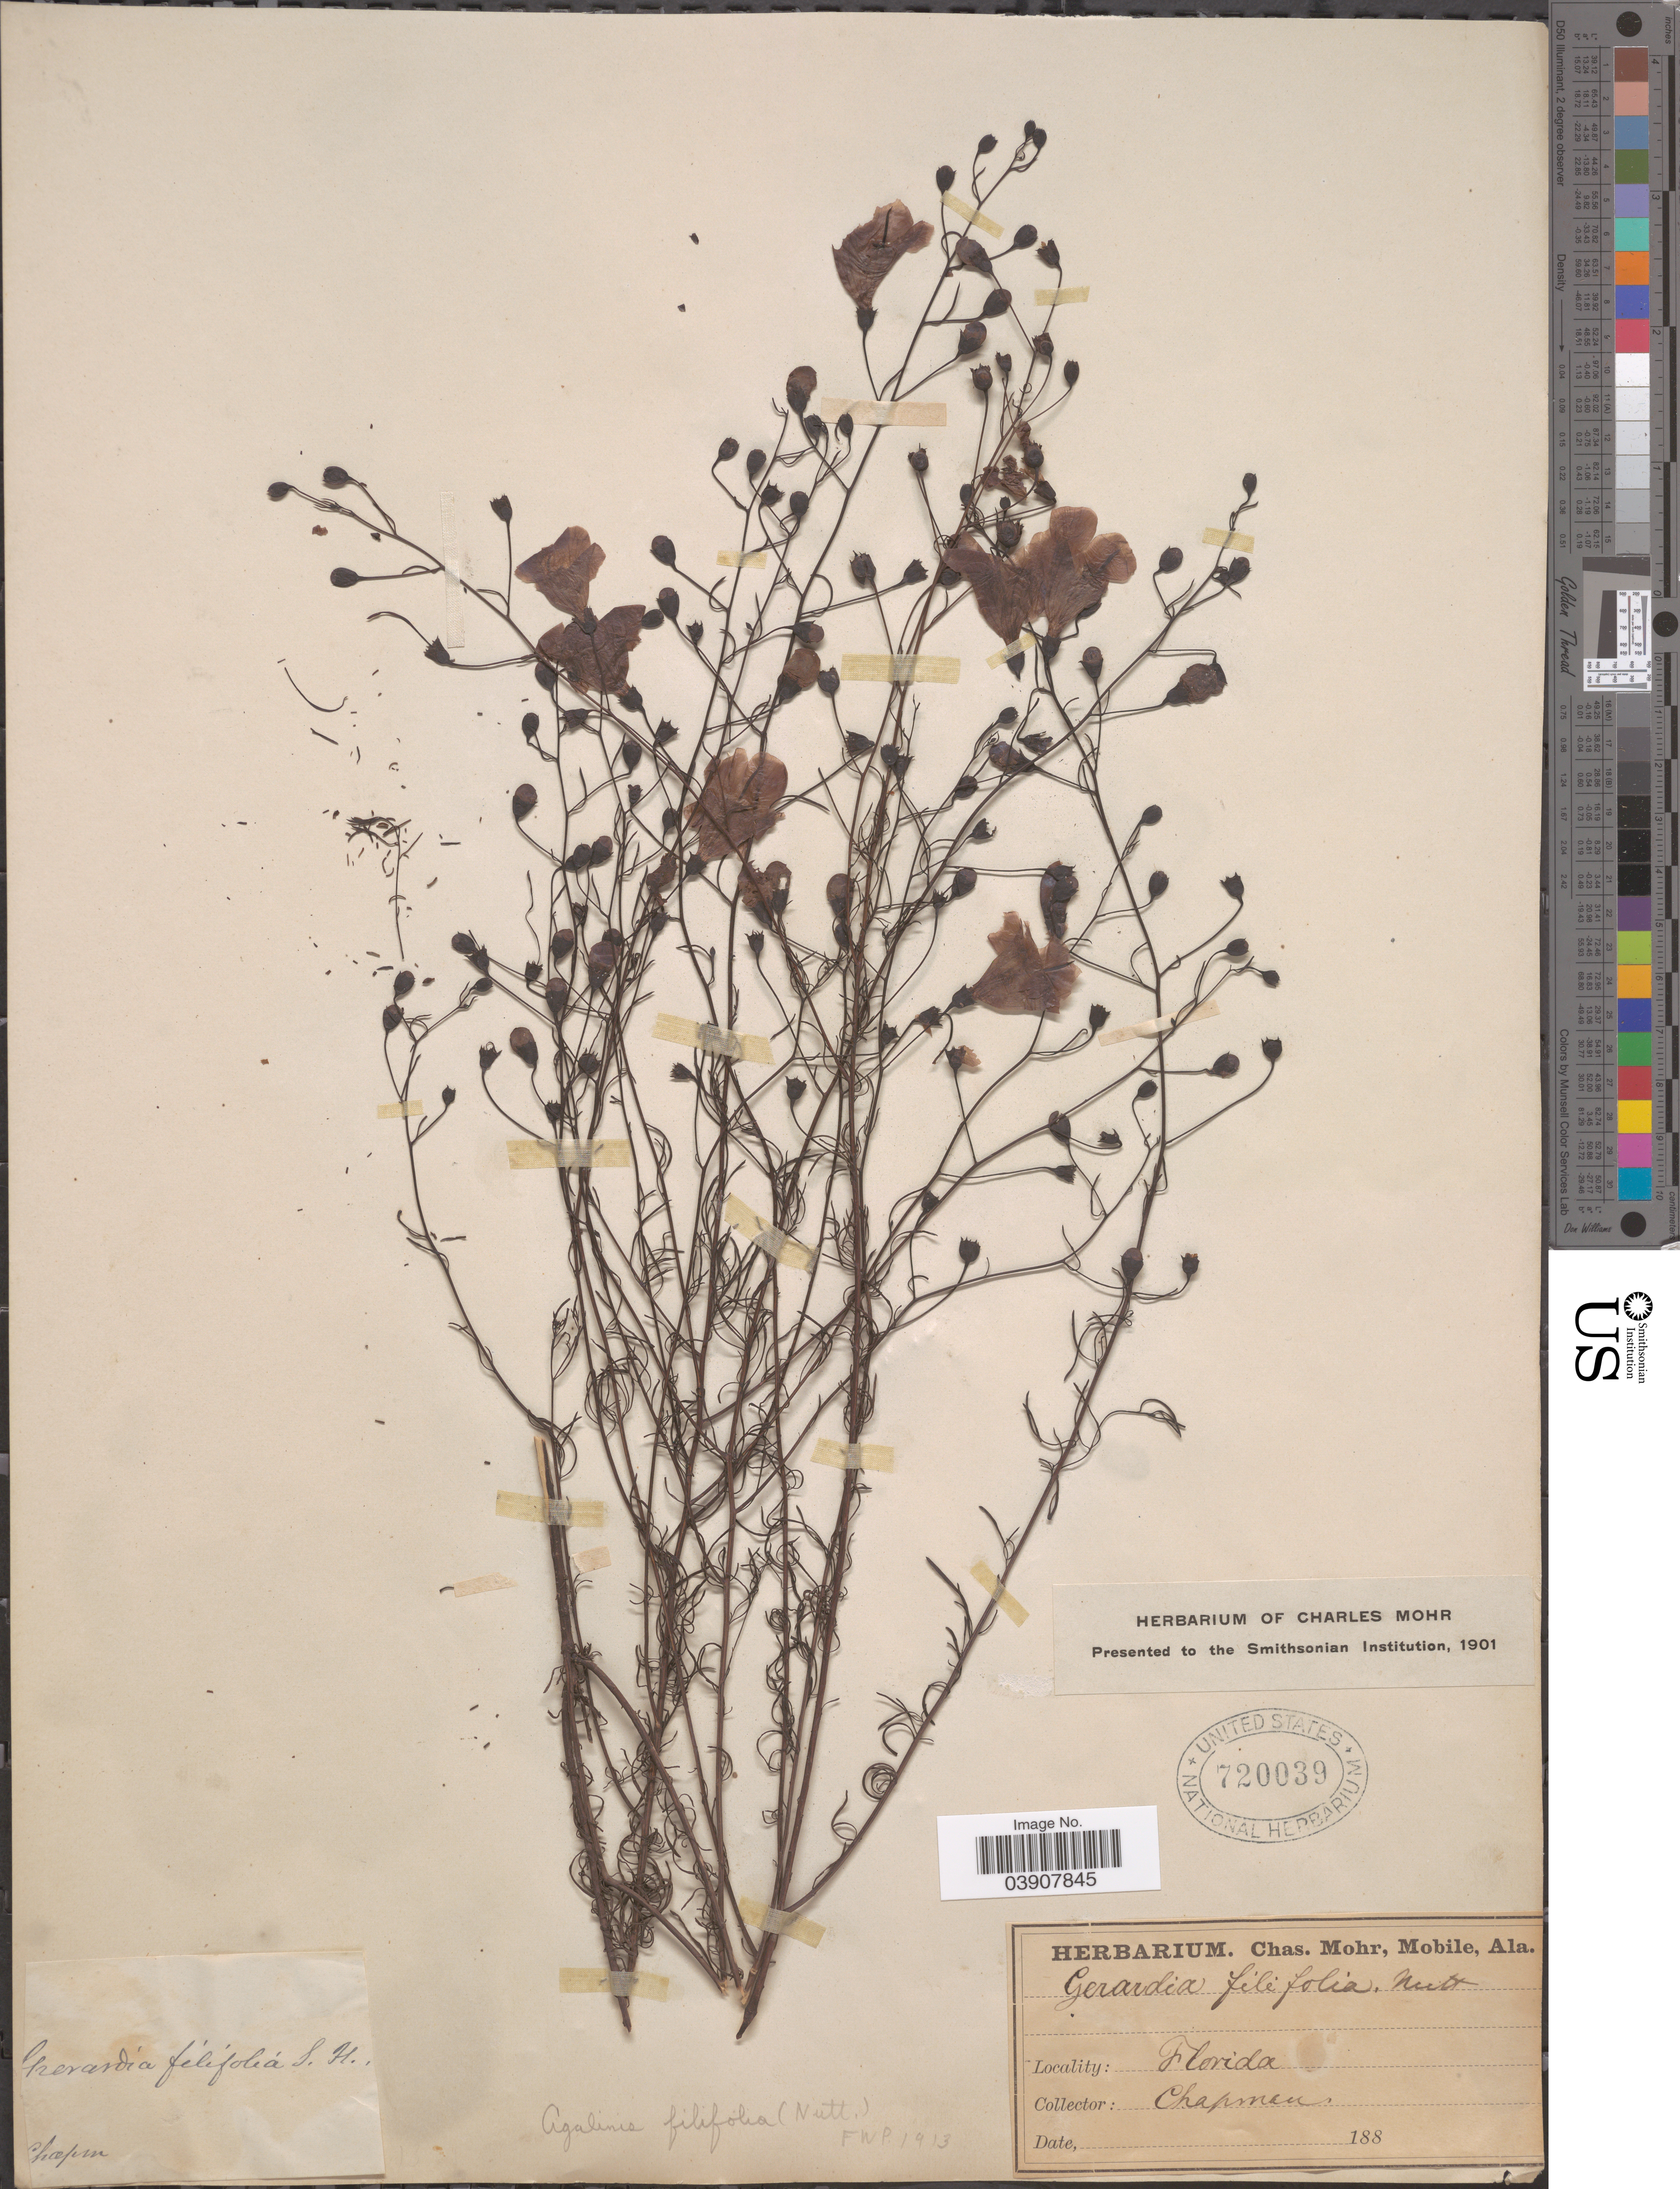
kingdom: Plantae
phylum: Tracheophyta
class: Magnoliopsida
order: Lamiales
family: Orobanchaceae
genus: Agalinis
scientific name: Agalinis filifolia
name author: Raf.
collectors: A. Chapman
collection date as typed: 188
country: United States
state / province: Florida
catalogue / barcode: US 720039